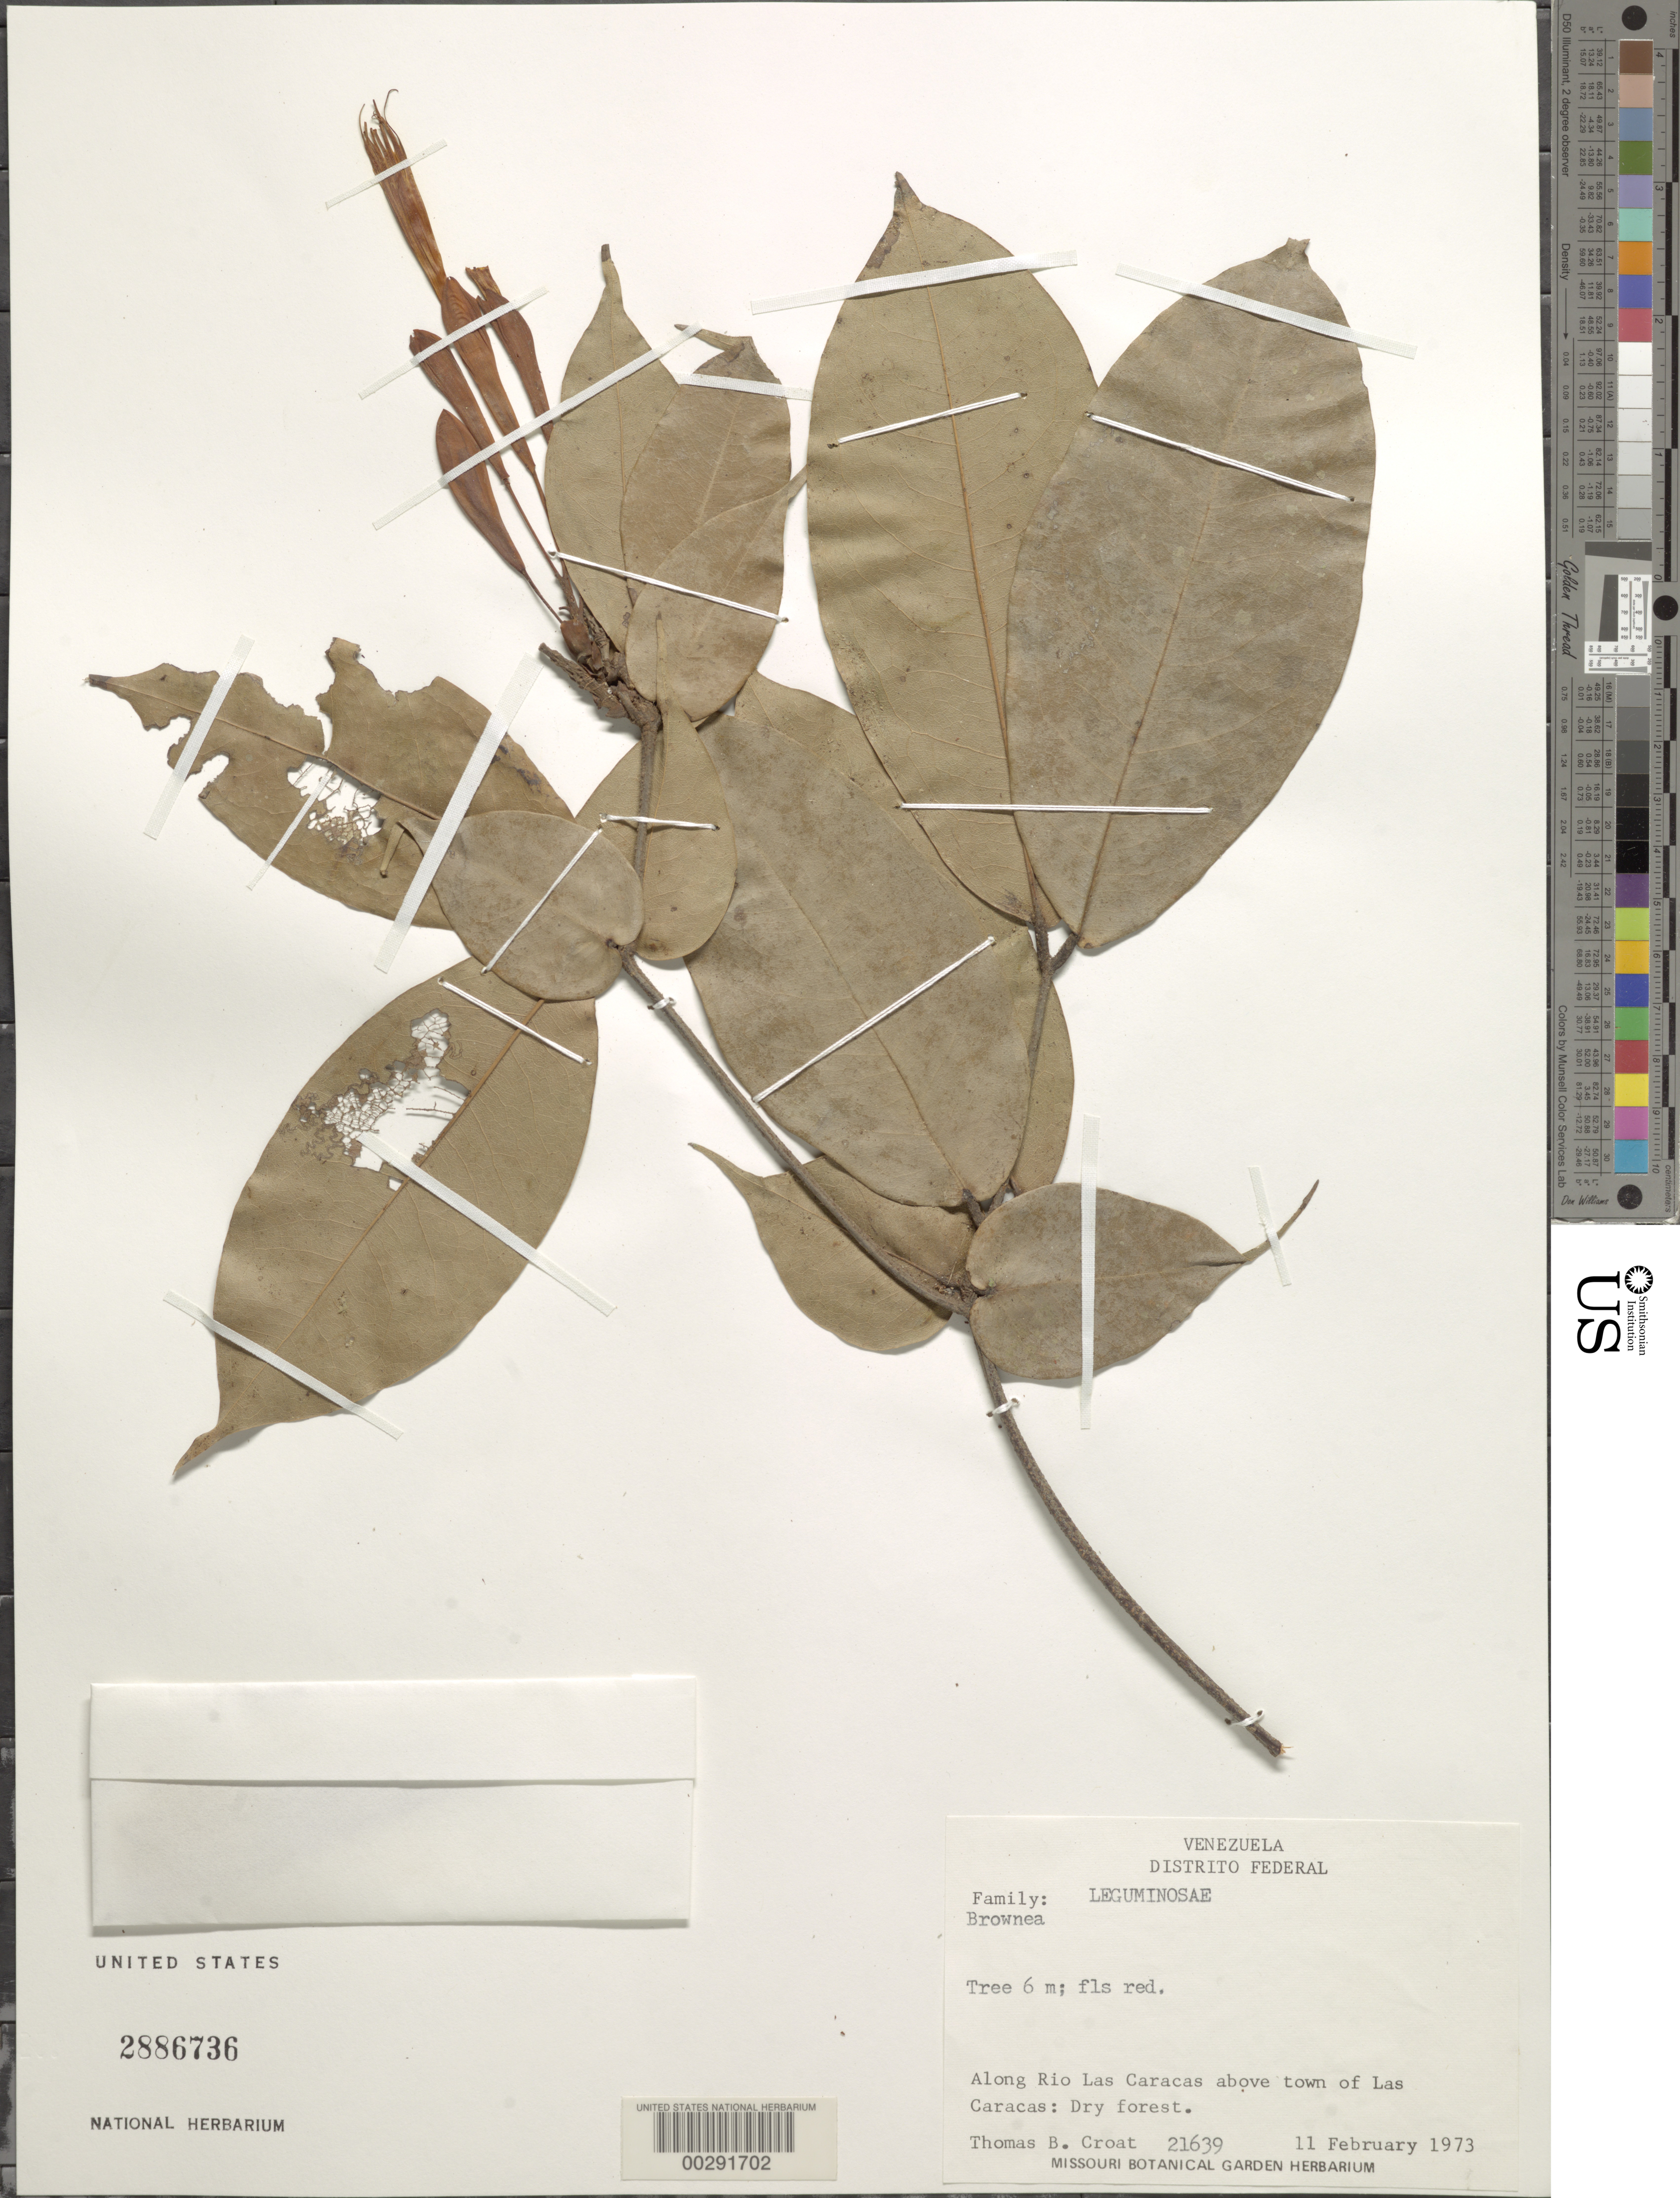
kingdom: Plantae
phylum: Tracheophyta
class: Magnoliopsida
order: Fabales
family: Fabaceae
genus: Brownea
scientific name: Brownea coccinea subsp. coccinea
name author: Jacq.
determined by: Santos-Silva, J.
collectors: T. B. Croat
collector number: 21639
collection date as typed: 11 Feb 1973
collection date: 1973-02-11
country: Venezuela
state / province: Distrito Federal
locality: Along Rio Las Caracas above town of Las Caracas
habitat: Dry forest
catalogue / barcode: US 2886736